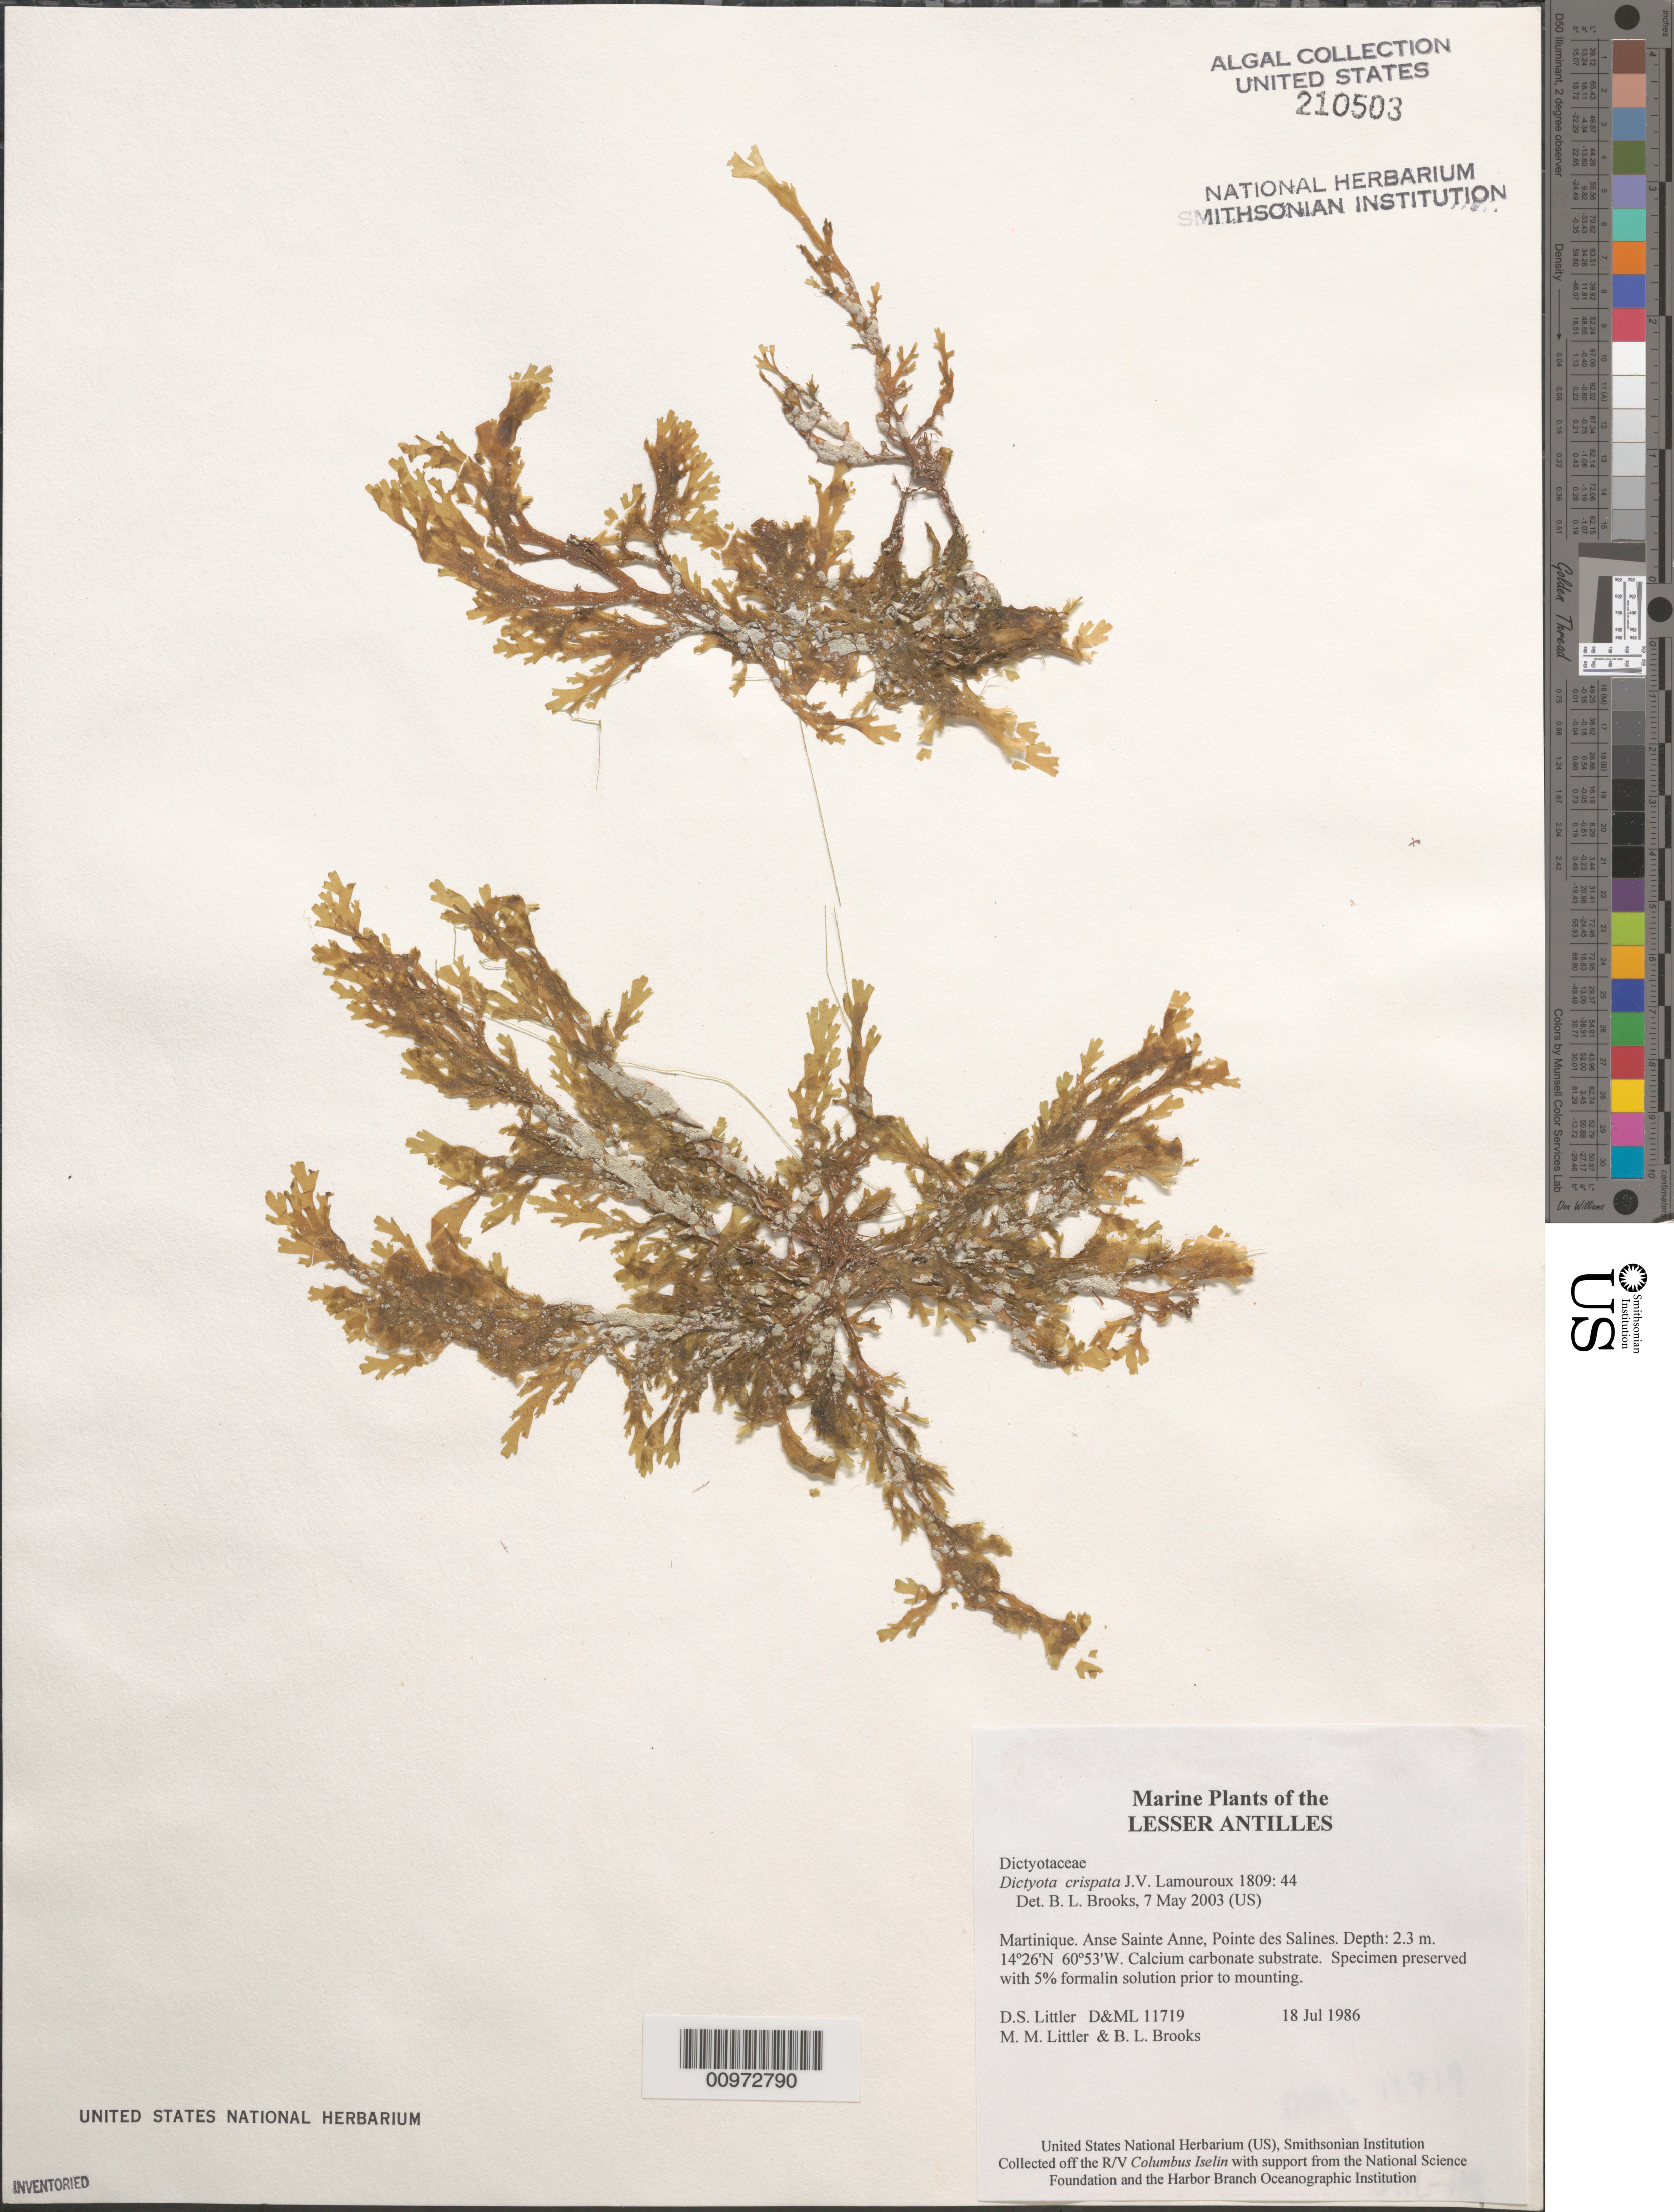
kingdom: Chromista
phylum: Ochrophyta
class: Phaeophyceae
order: Dictyotales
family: Dictyotaceae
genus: Canistrocarpus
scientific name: Canistrocarpus crispatus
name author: (J.V.Lamouroux) De Paula & De Clerck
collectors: D. S. Littler, M. M. Littler & B. Brooks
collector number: D&ML 11719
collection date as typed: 18 Jul 1986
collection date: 1986-07-18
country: Martinique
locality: Anse Sainte Anne, Pointe des Salines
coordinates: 14 26'N, 60 53'W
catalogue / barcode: US 210503